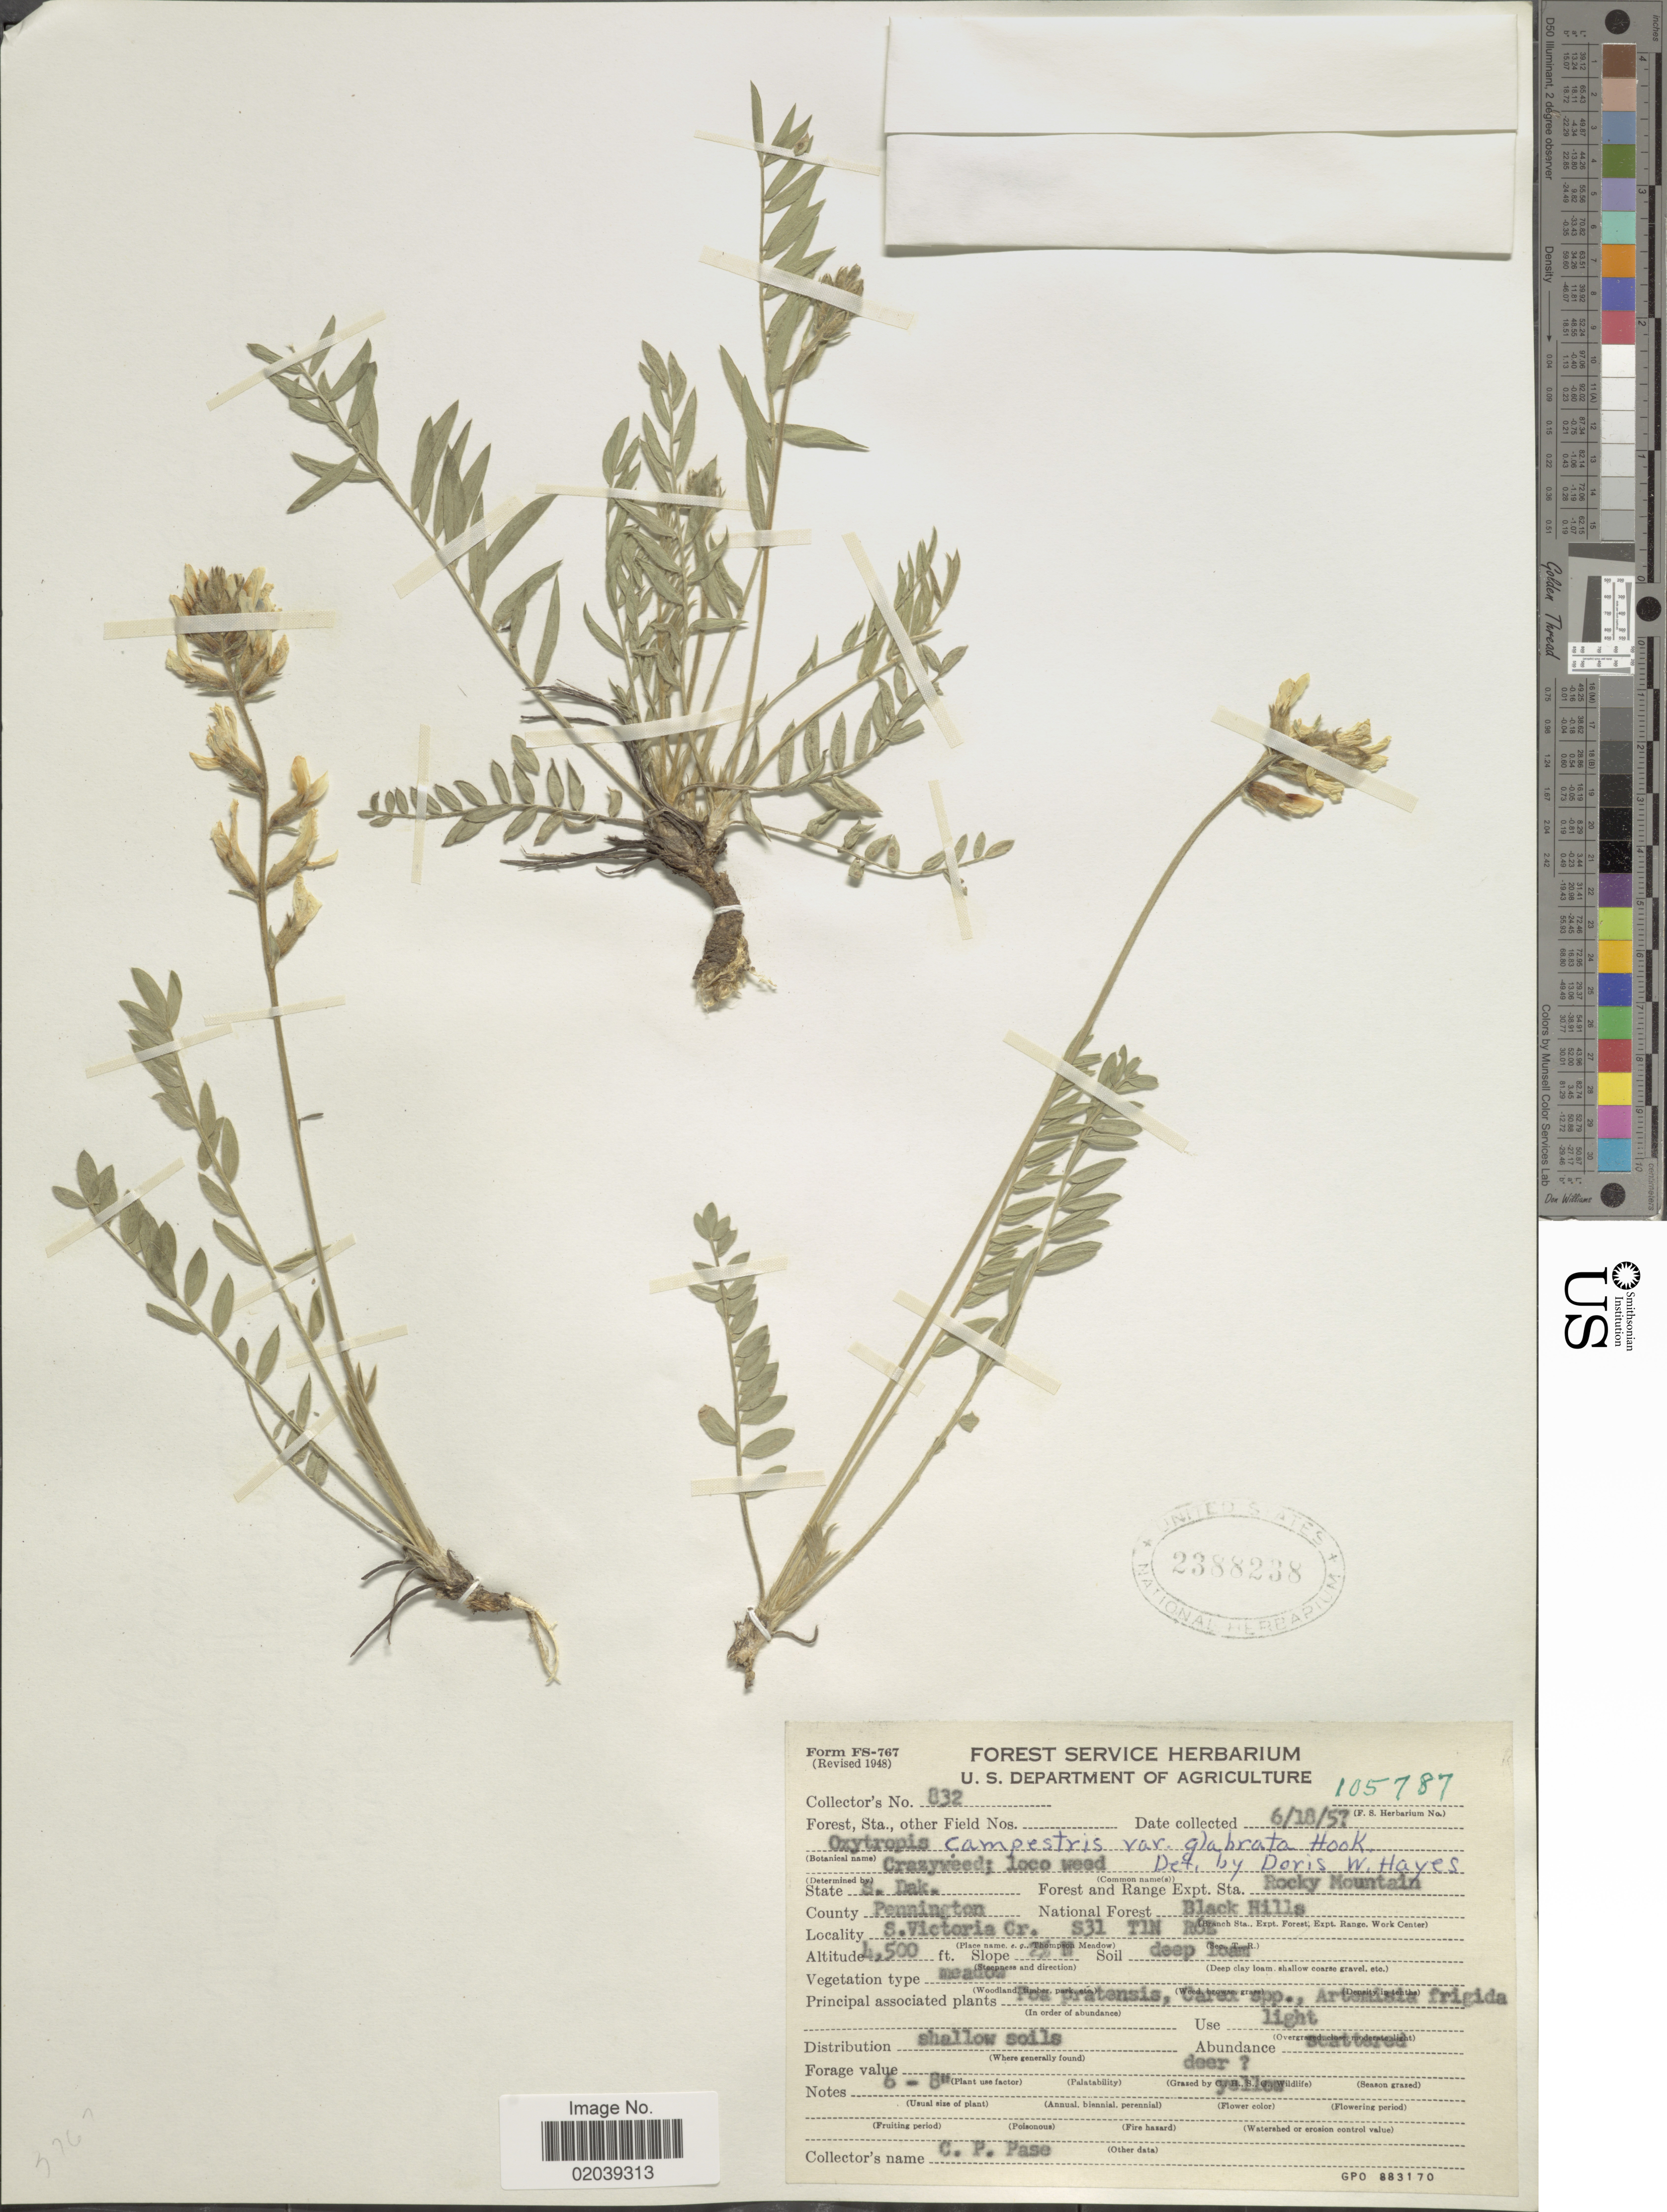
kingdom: Plantae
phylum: Tracheophyta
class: Magnoliopsida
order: Fabales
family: Fabaceae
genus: Oxytropis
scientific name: Oxytropis campestris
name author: (L.) DC.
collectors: C. P. Pase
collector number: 832/105787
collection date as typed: Transcribed d/m/y: 18/6/57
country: United States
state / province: South Dakota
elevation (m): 1372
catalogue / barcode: US 2388238